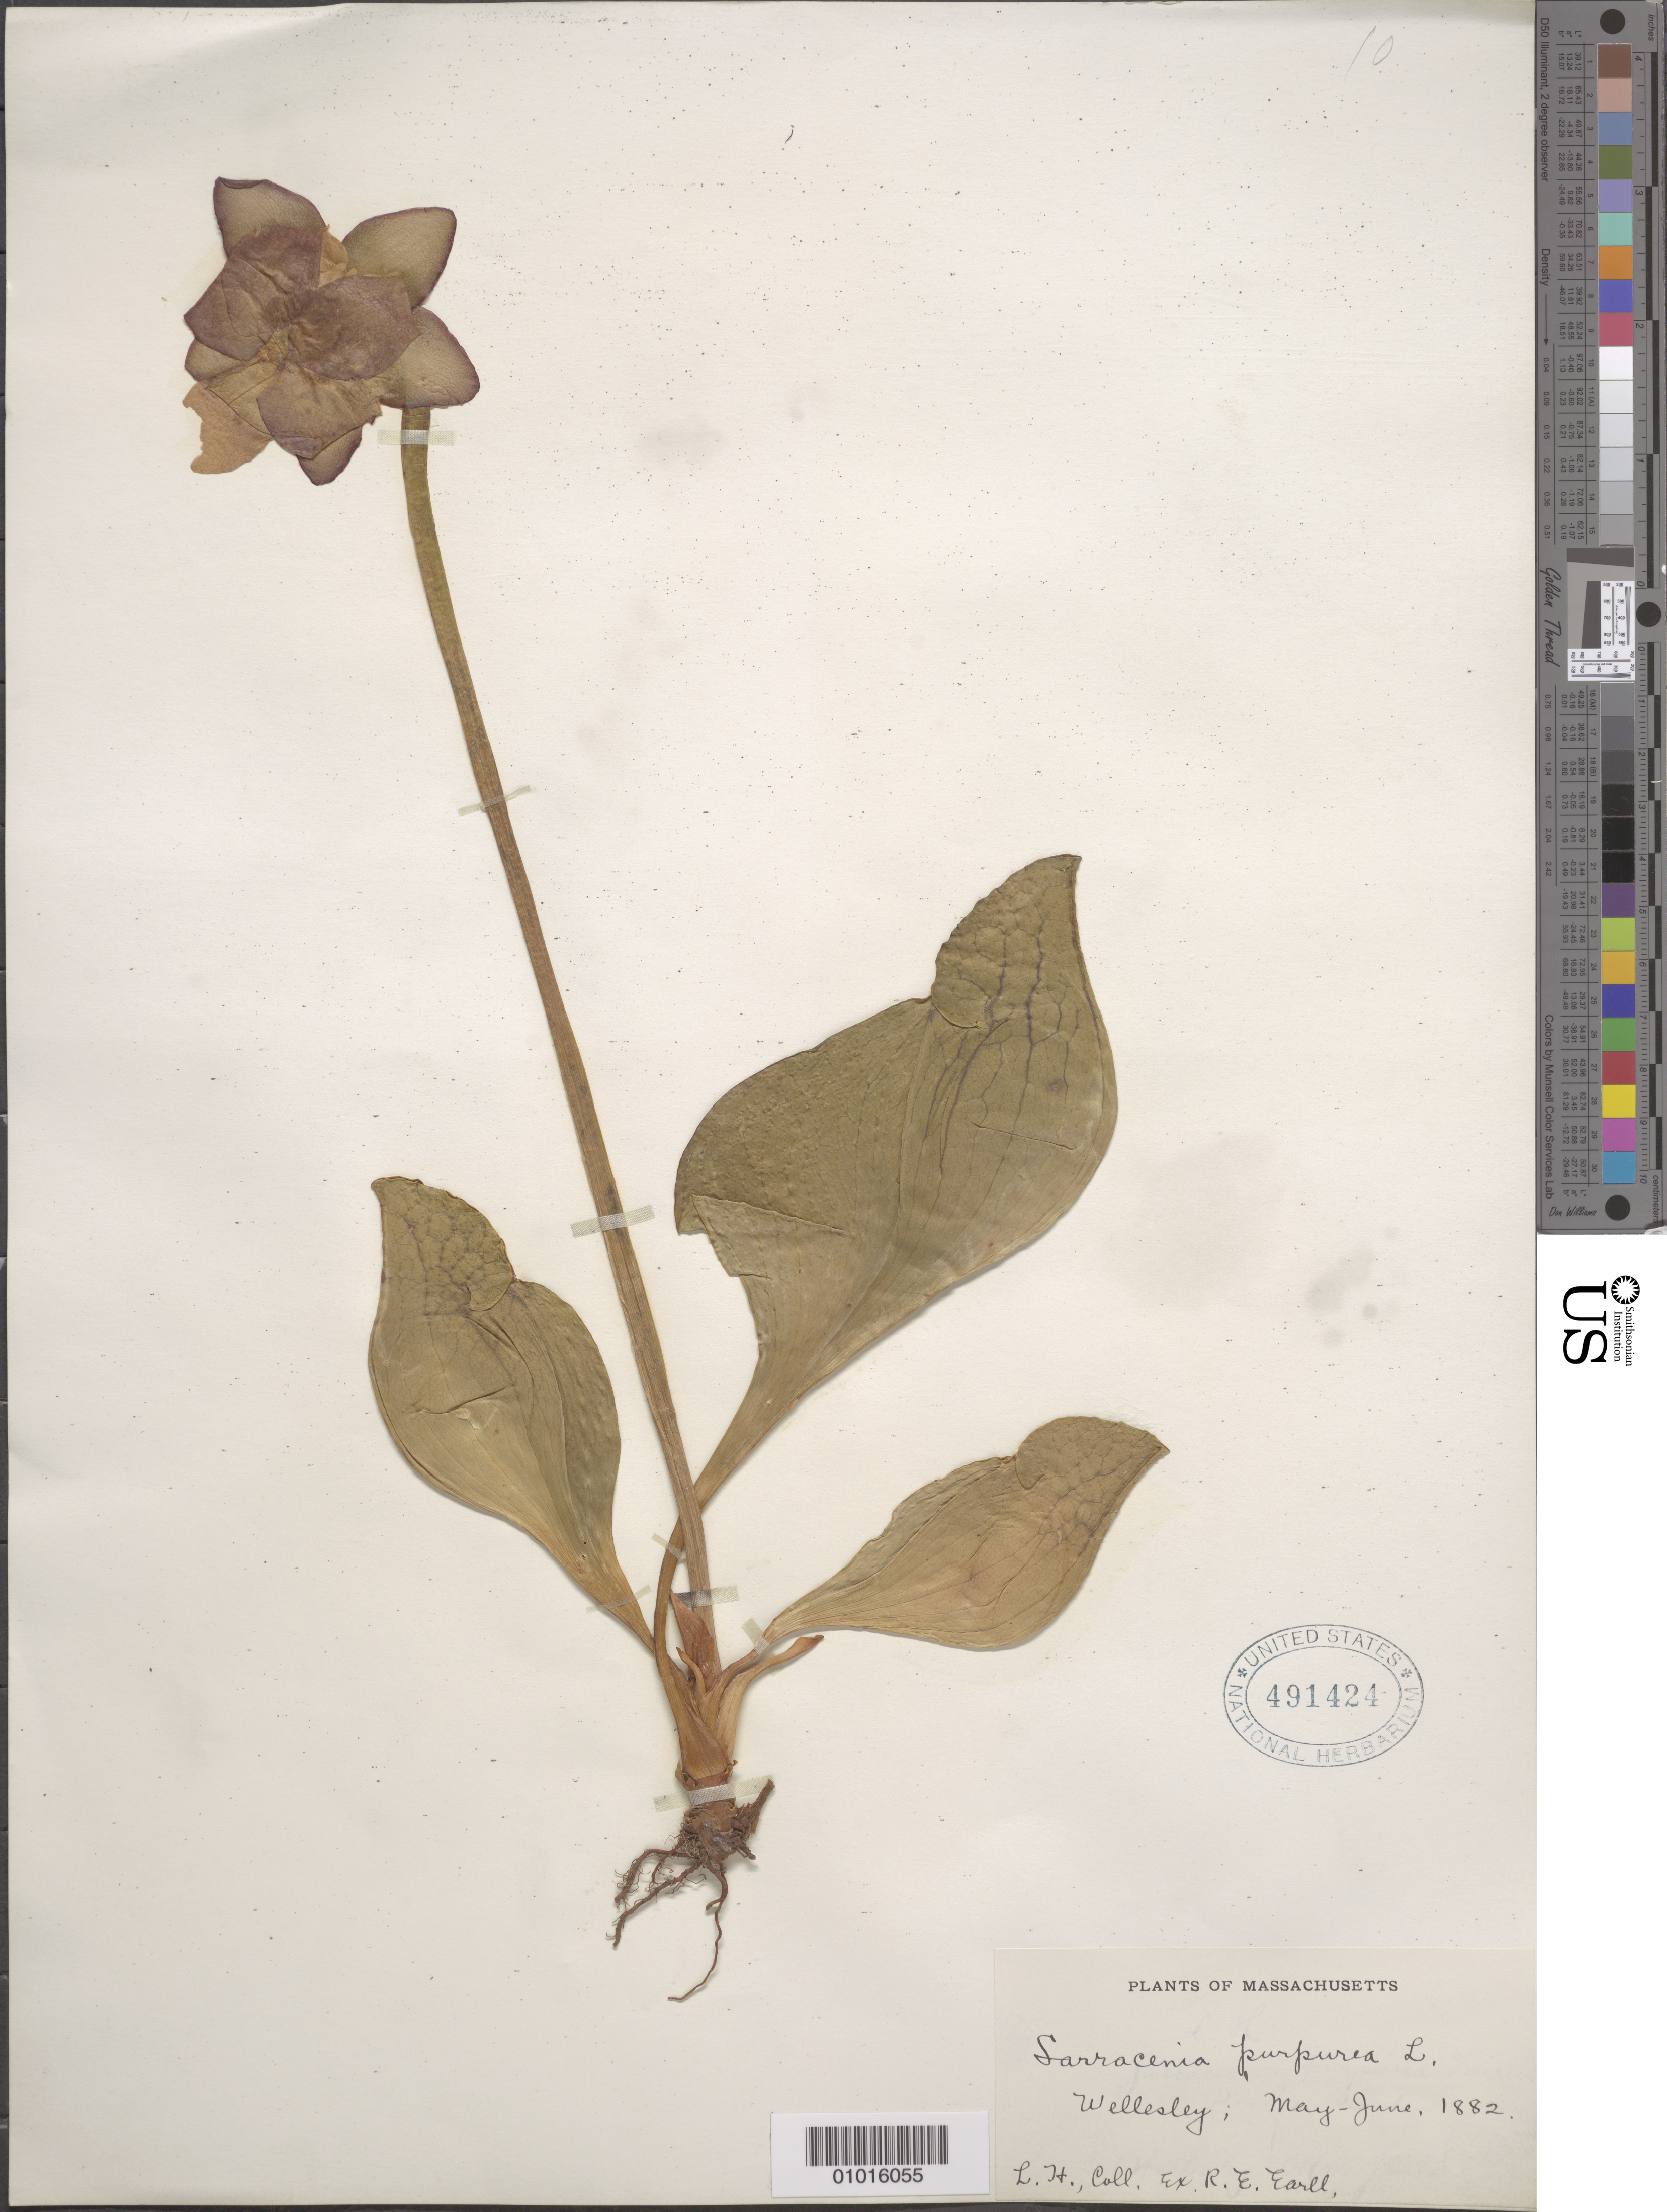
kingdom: Plantae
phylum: Tracheophyta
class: Magnoliopsida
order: Ericales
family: Sarraceniaceae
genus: Sarracenia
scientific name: Sarracenia purpurea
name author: L.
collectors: R. Earll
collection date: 1882-05/1882-06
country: United States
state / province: Massachusetts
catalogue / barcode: US 491424